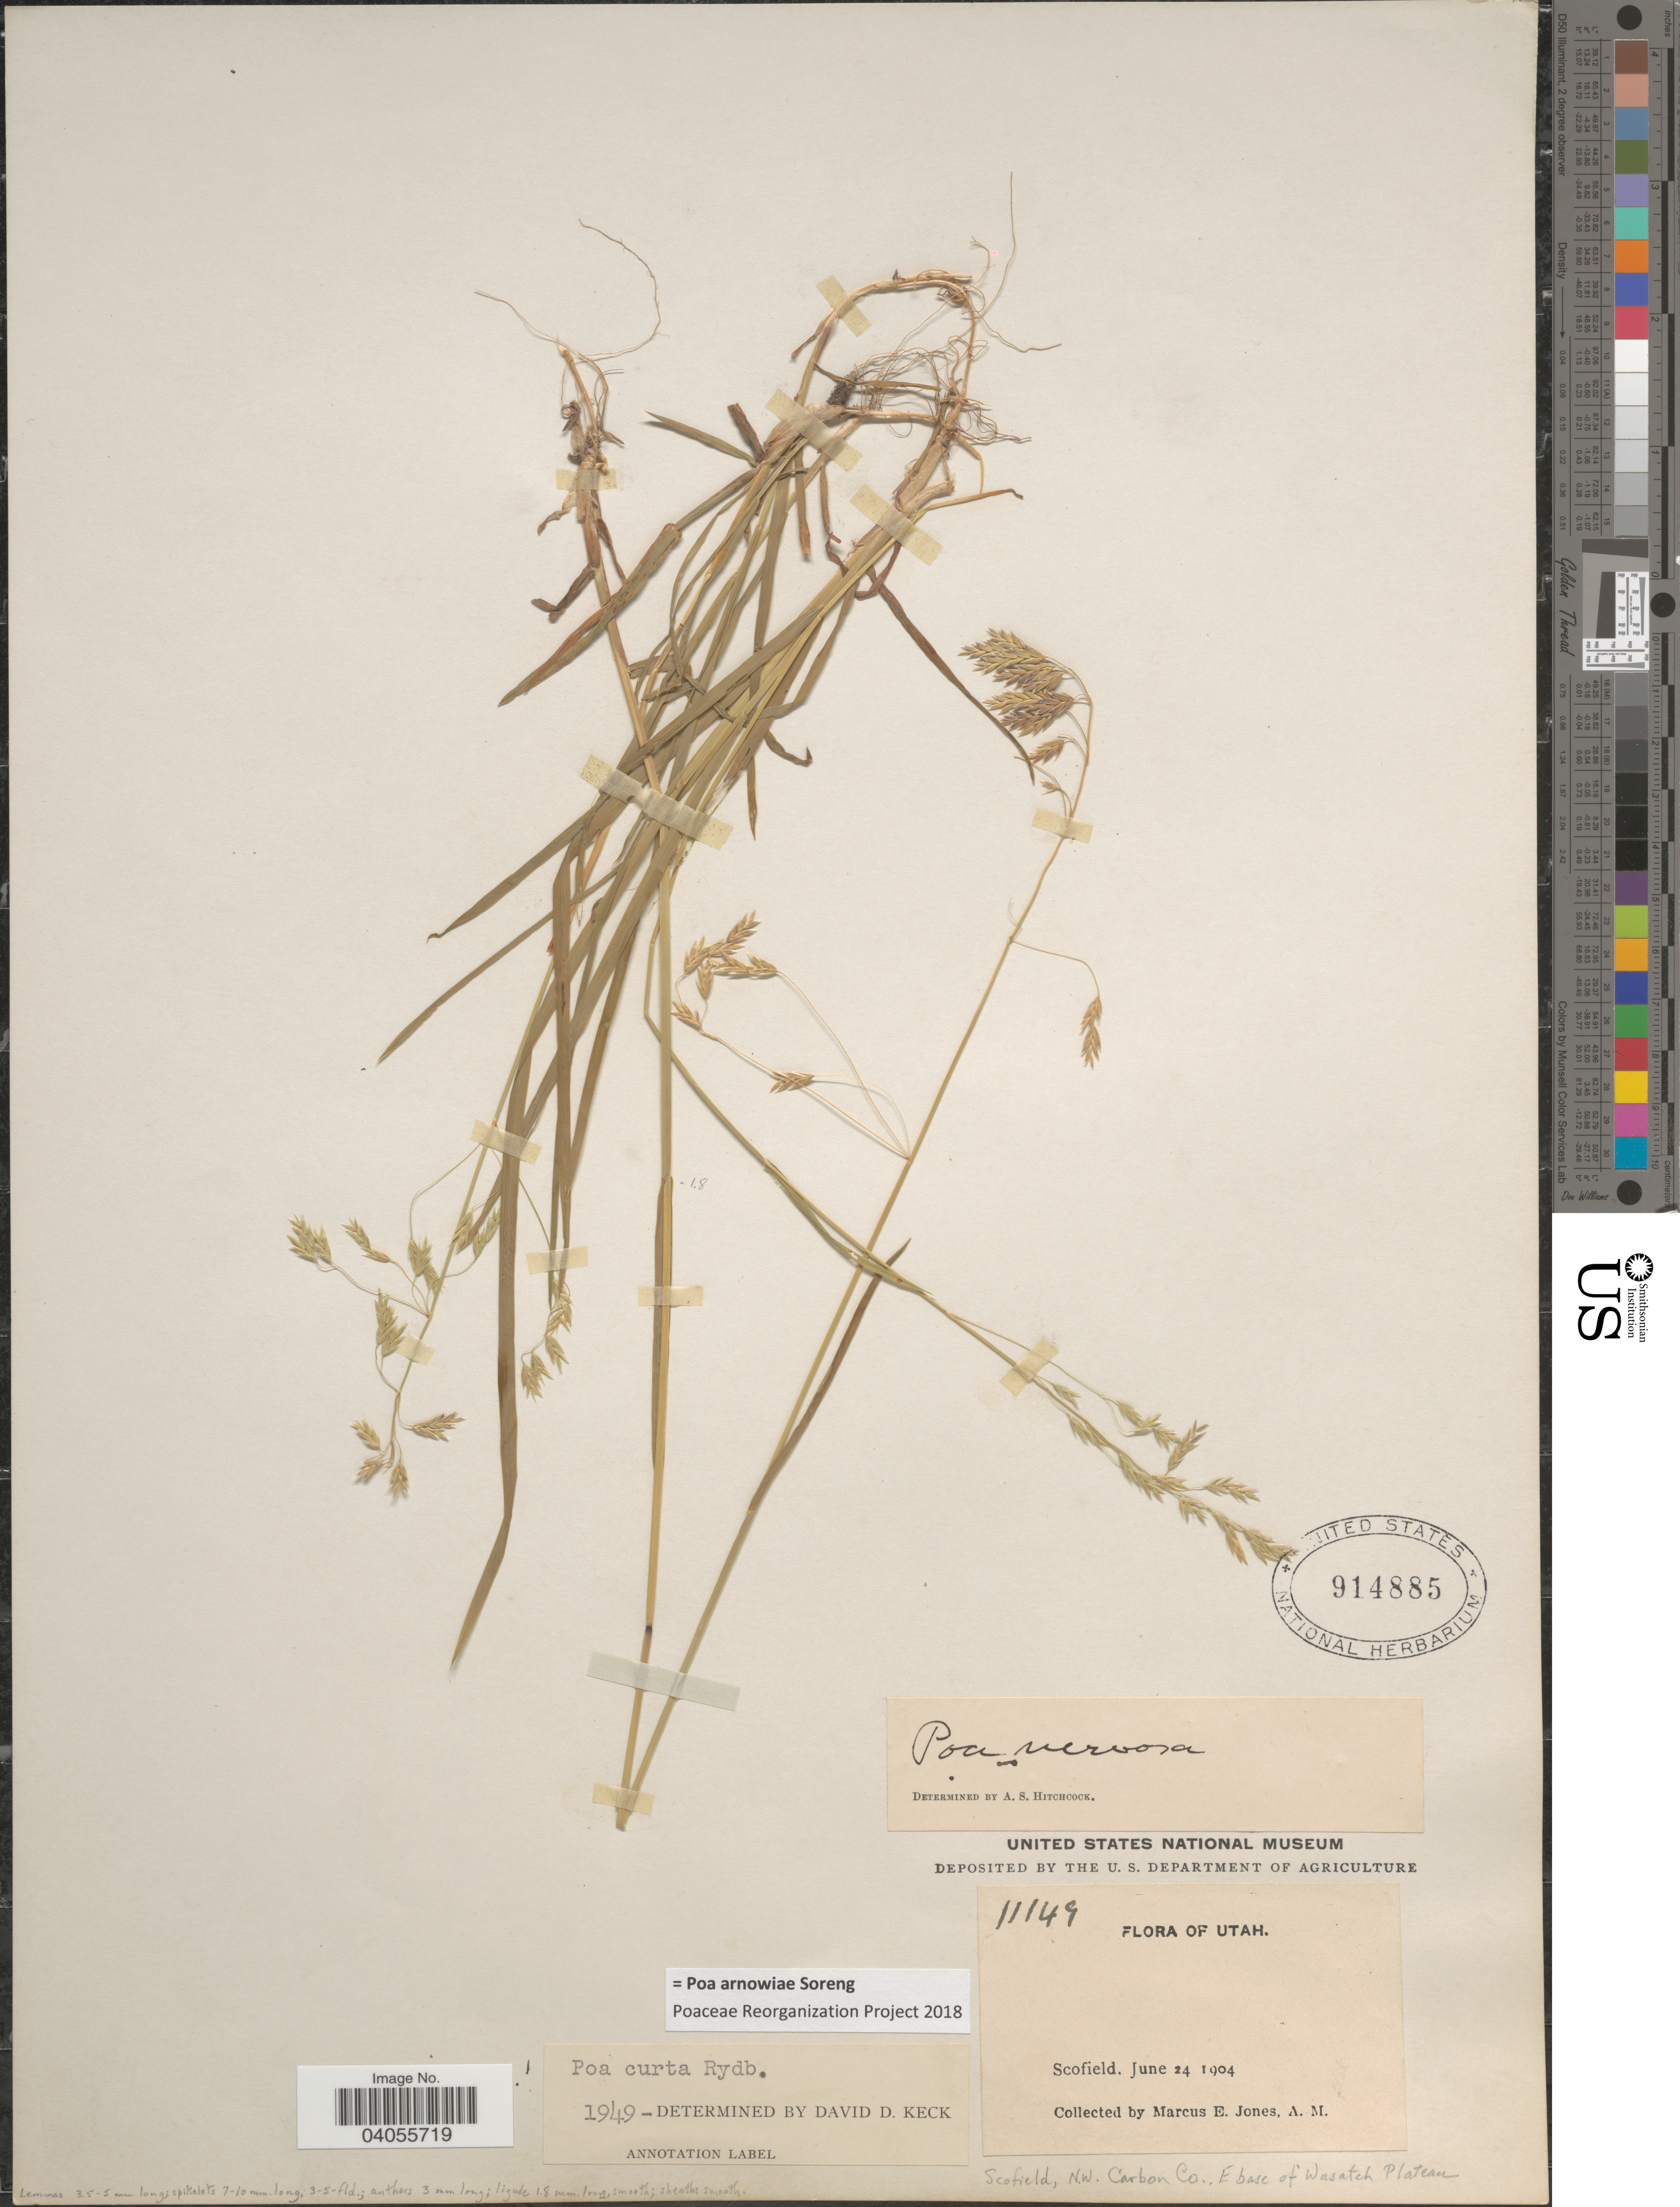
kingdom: Plantae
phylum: Tracheophyta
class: Liliopsida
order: Poales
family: Poaceae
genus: Poa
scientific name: Poa arnowiae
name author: Soreng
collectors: M. E. Jones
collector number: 11149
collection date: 1904-06-24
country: United States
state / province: Utah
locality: Scofield, N.W. Carbon Co., E base of Wasatch Plateau.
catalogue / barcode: US 914885